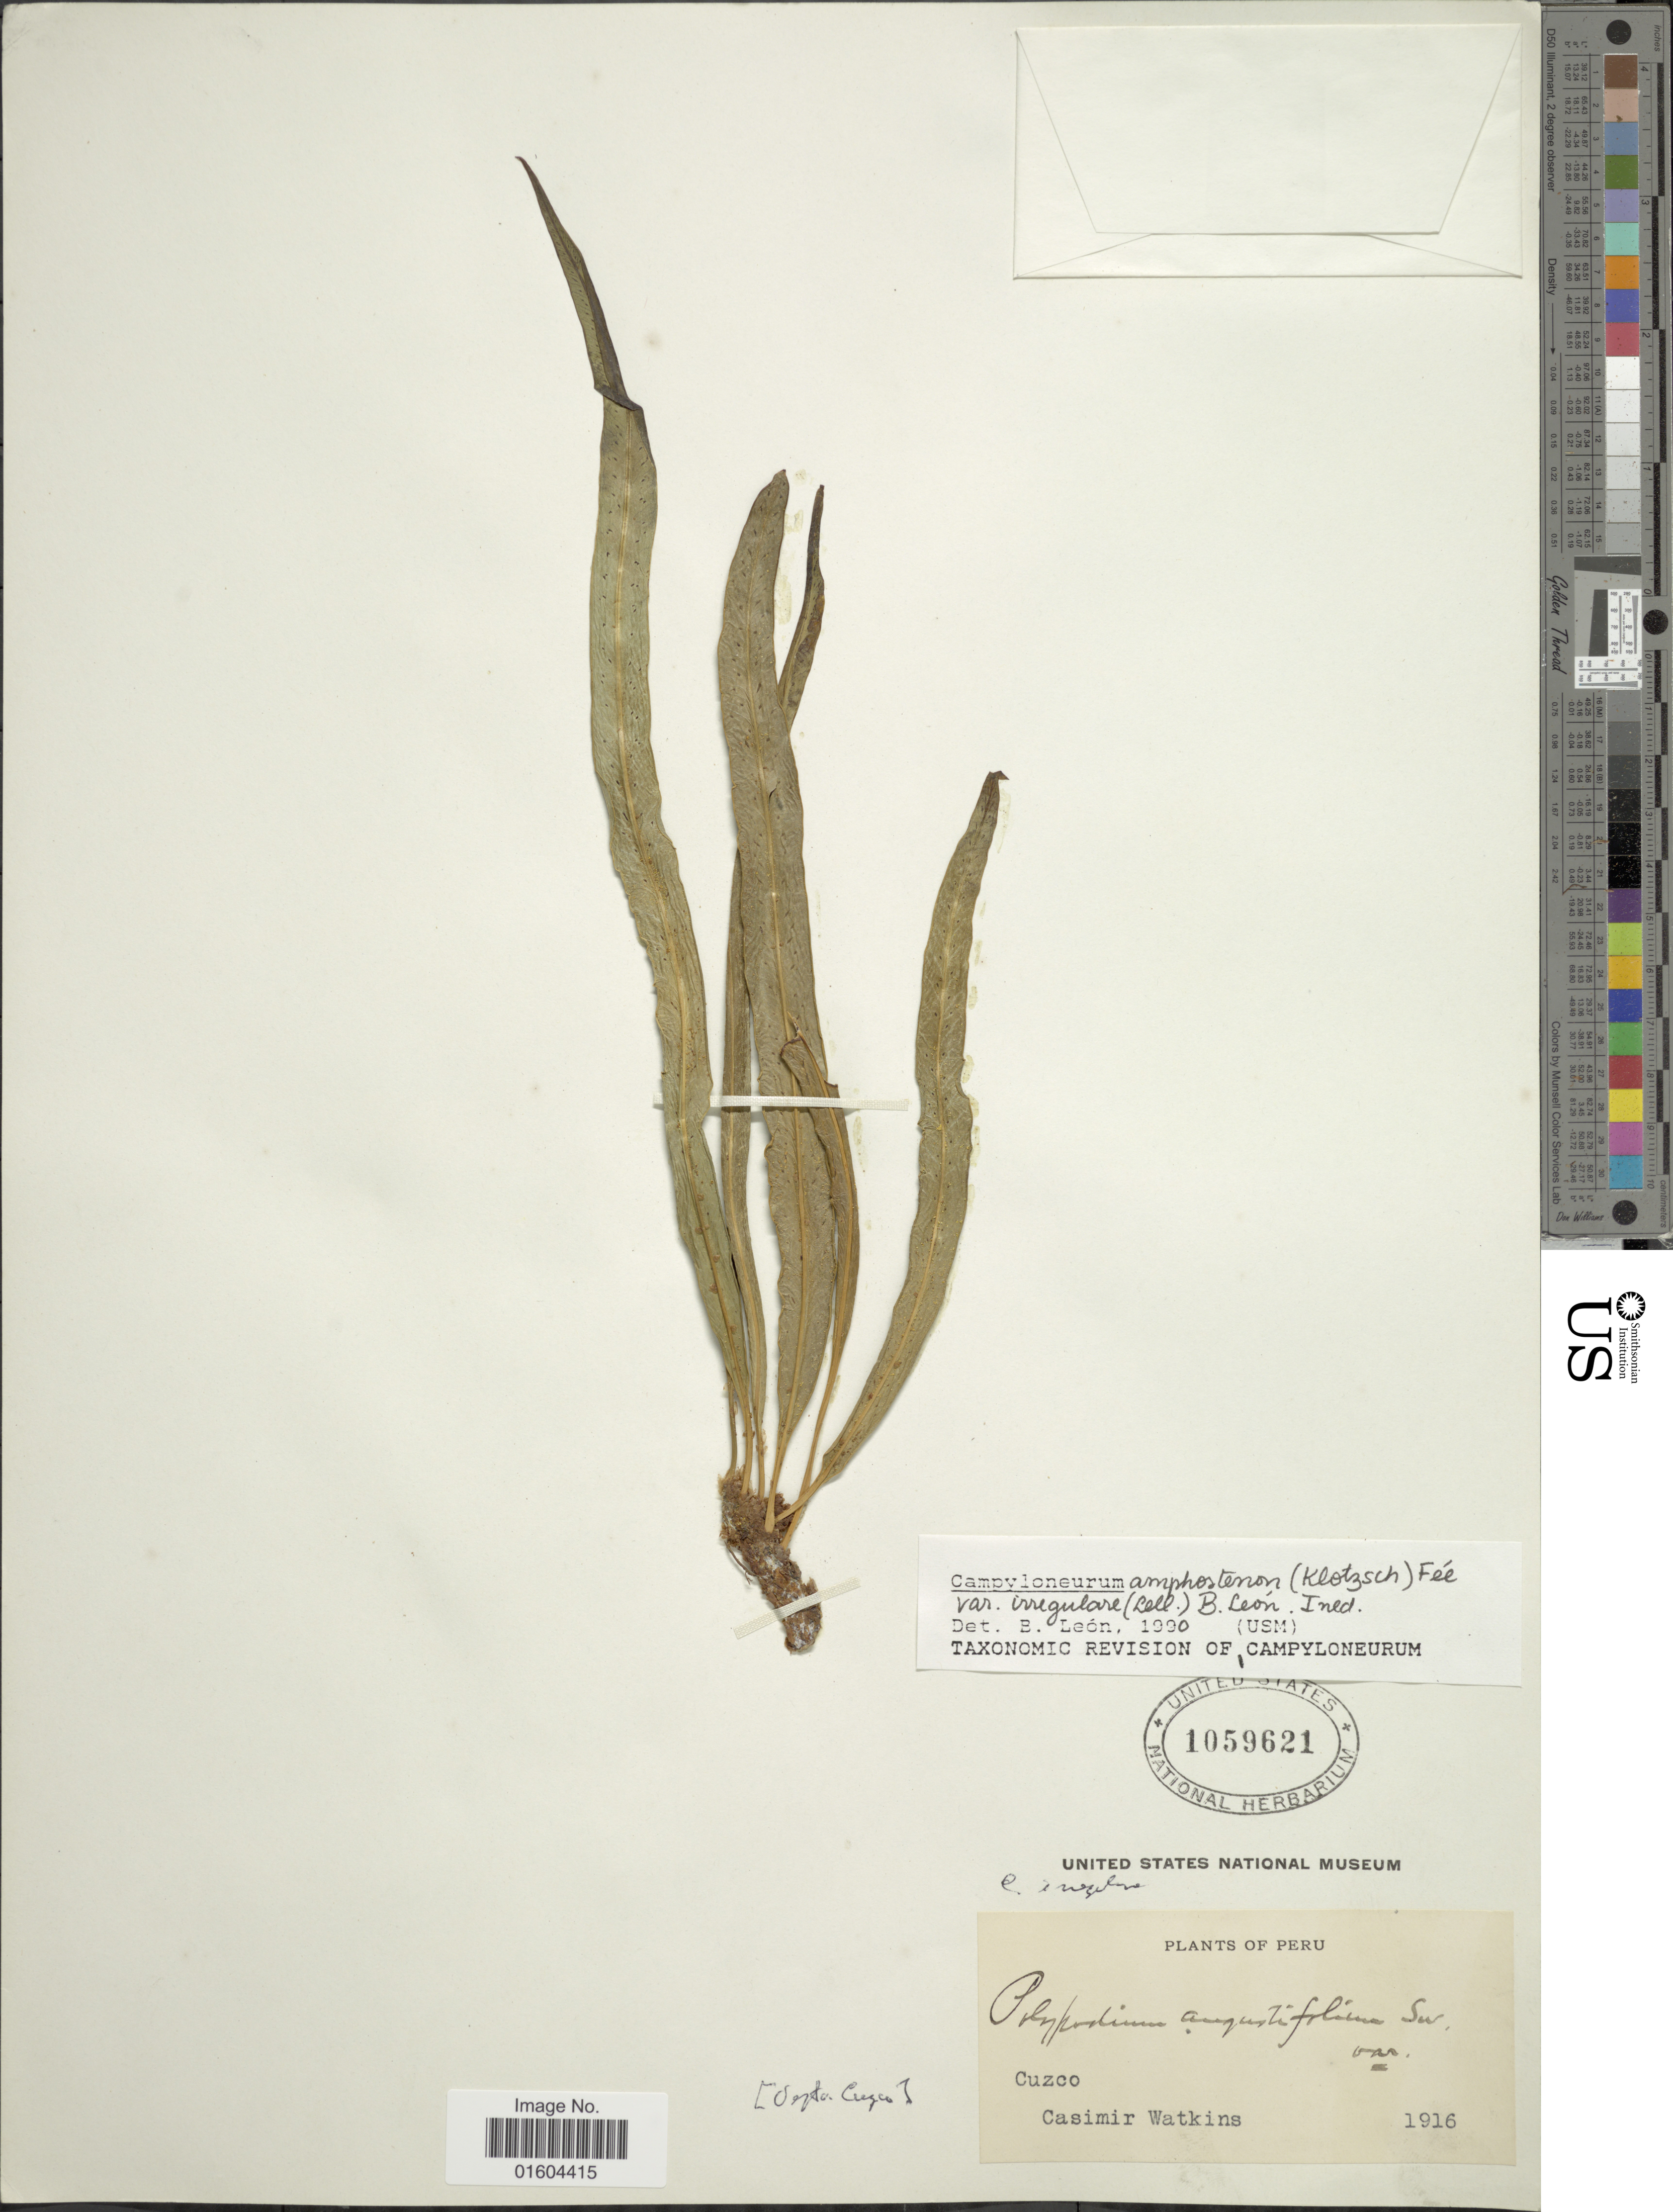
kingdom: Plantae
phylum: Tracheophyta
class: Polypodiopsida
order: Polypodiales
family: Polypodiaceae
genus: Campyloneurum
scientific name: Campyloneurum irregulare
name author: Lellinger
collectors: C. Watkins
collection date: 1916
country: Peru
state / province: Cusco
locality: Cuzco. Peru.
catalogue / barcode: US 1059621